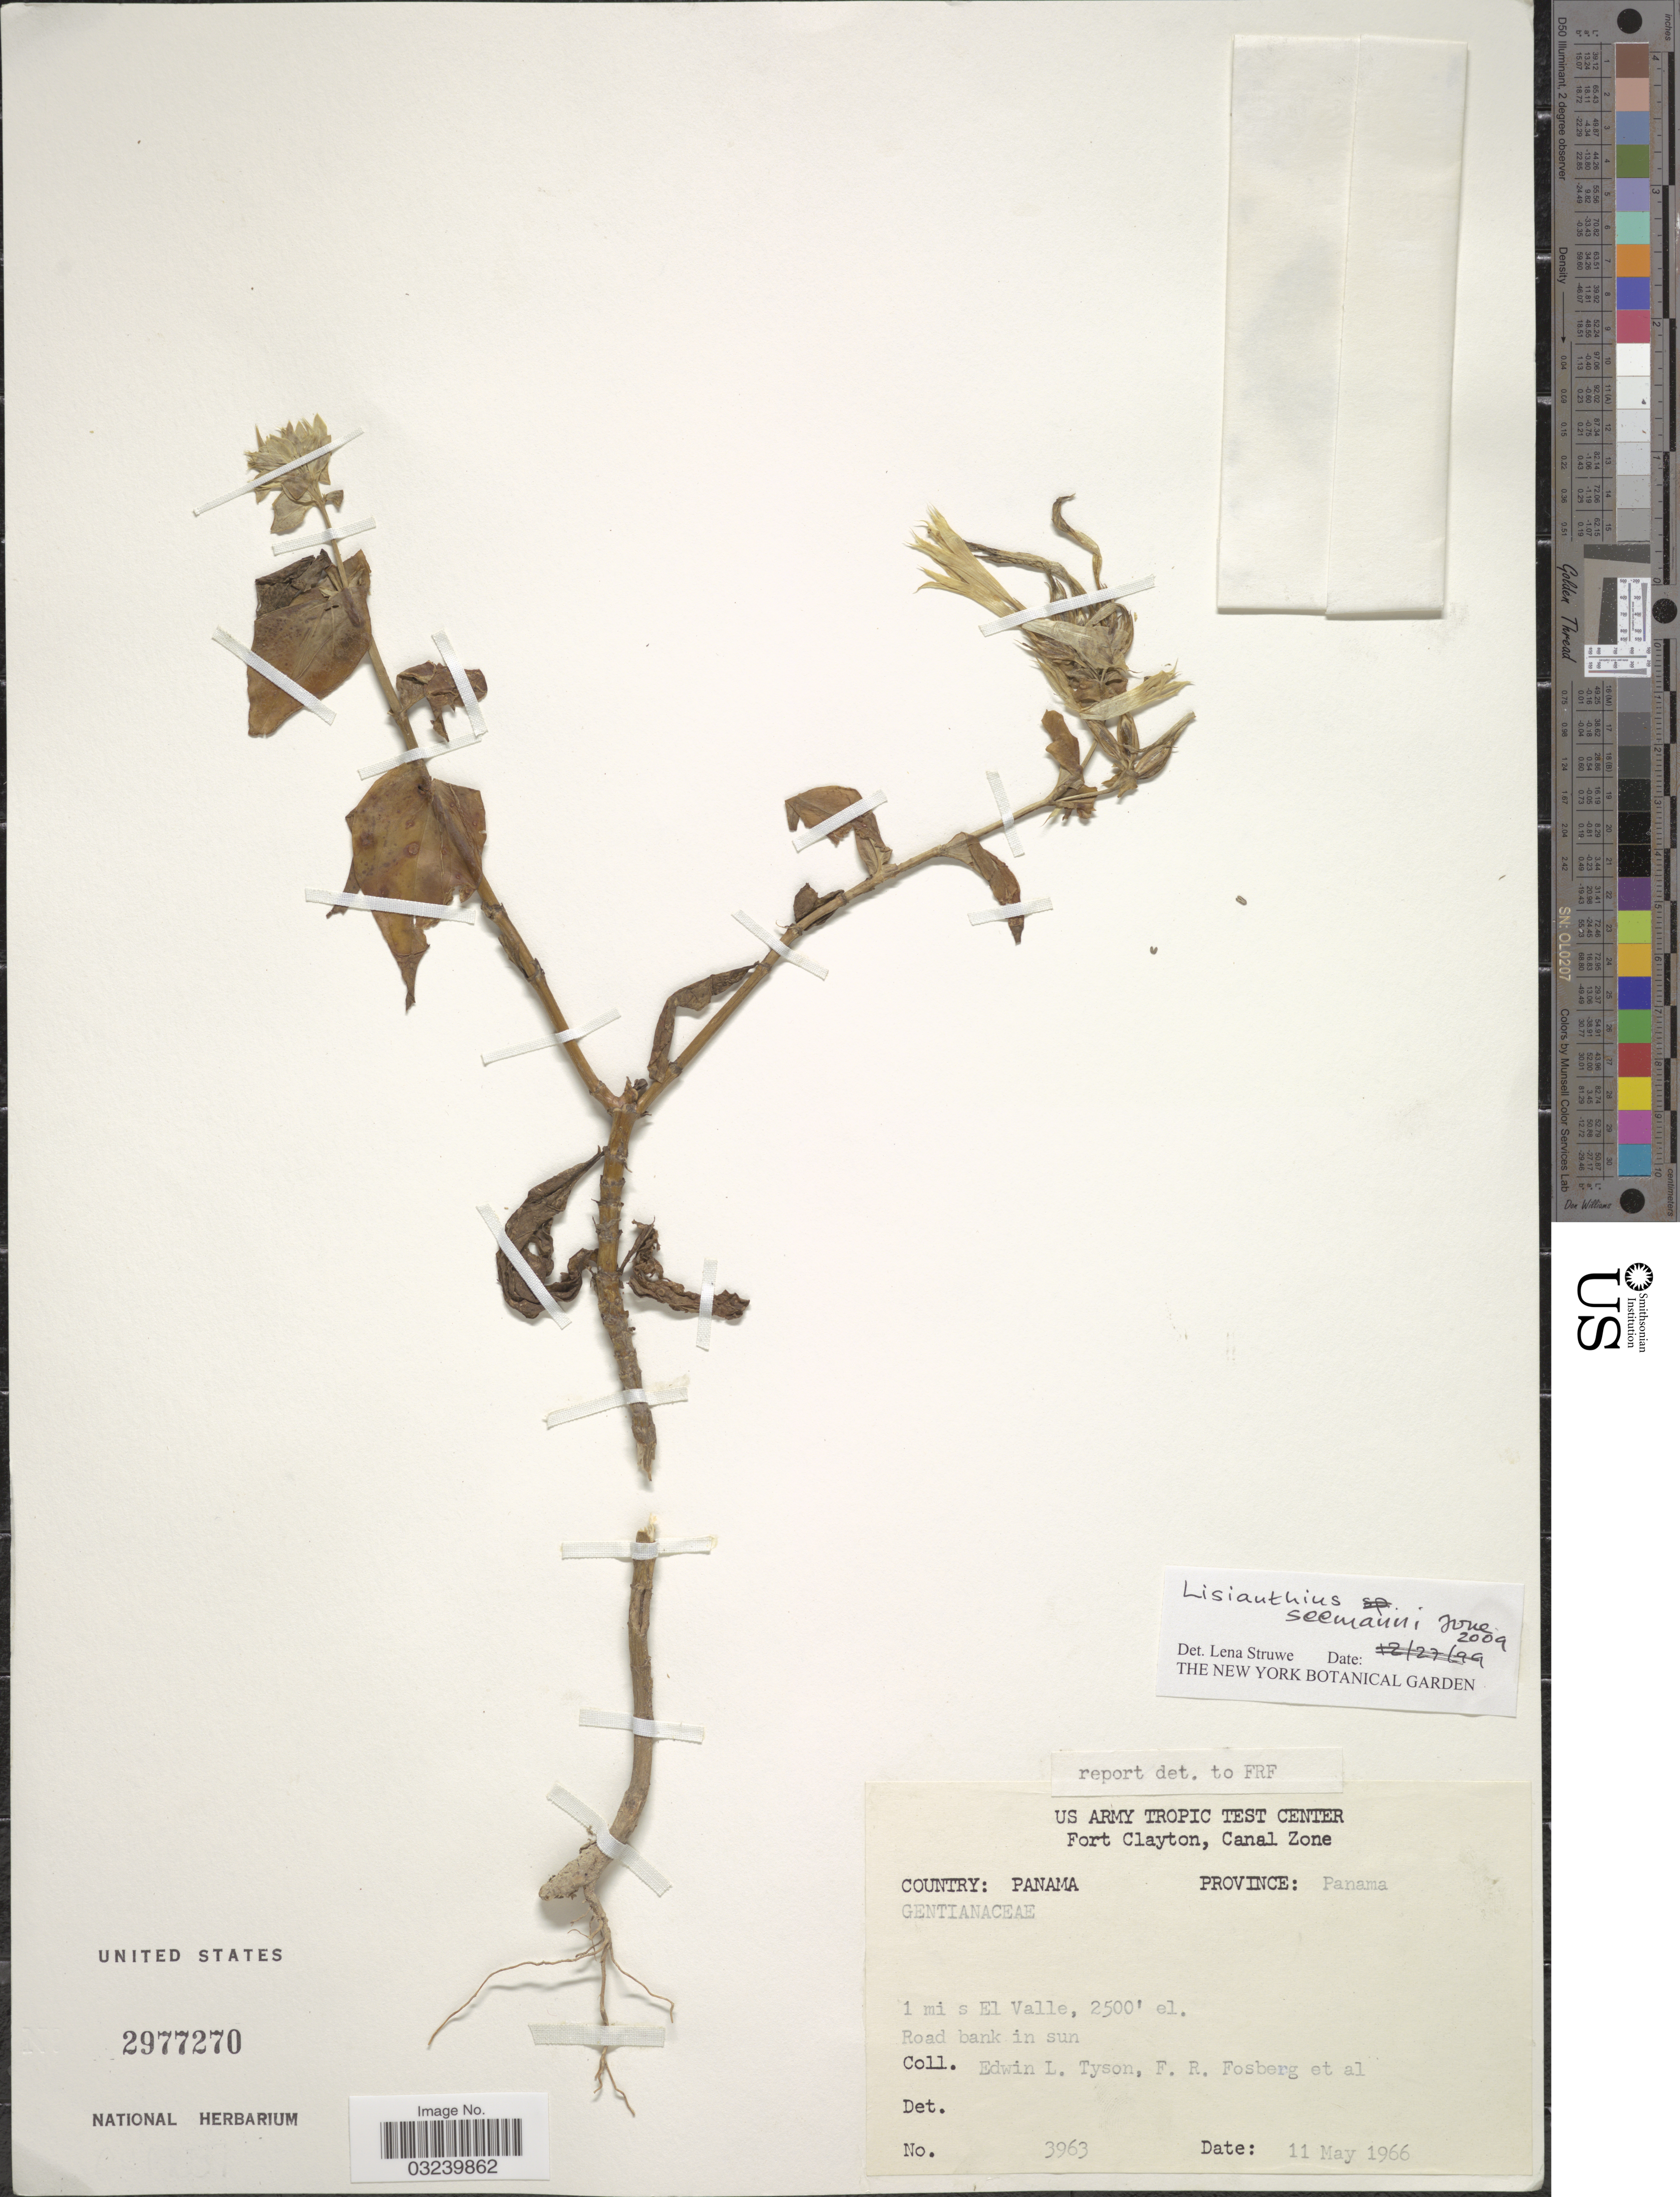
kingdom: Plantae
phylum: Tracheophyta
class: Magnoliopsida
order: Gentianales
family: Gentianaceae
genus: Lisianthius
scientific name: Lisianthius seemannii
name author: (Griseb.) Kuntze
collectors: E. L. Tyson, F. R. Fosberg & et al.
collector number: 3963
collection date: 1966-05-11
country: Panama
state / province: Panamá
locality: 1 mi s El Valle.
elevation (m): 762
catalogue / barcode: US 2977270